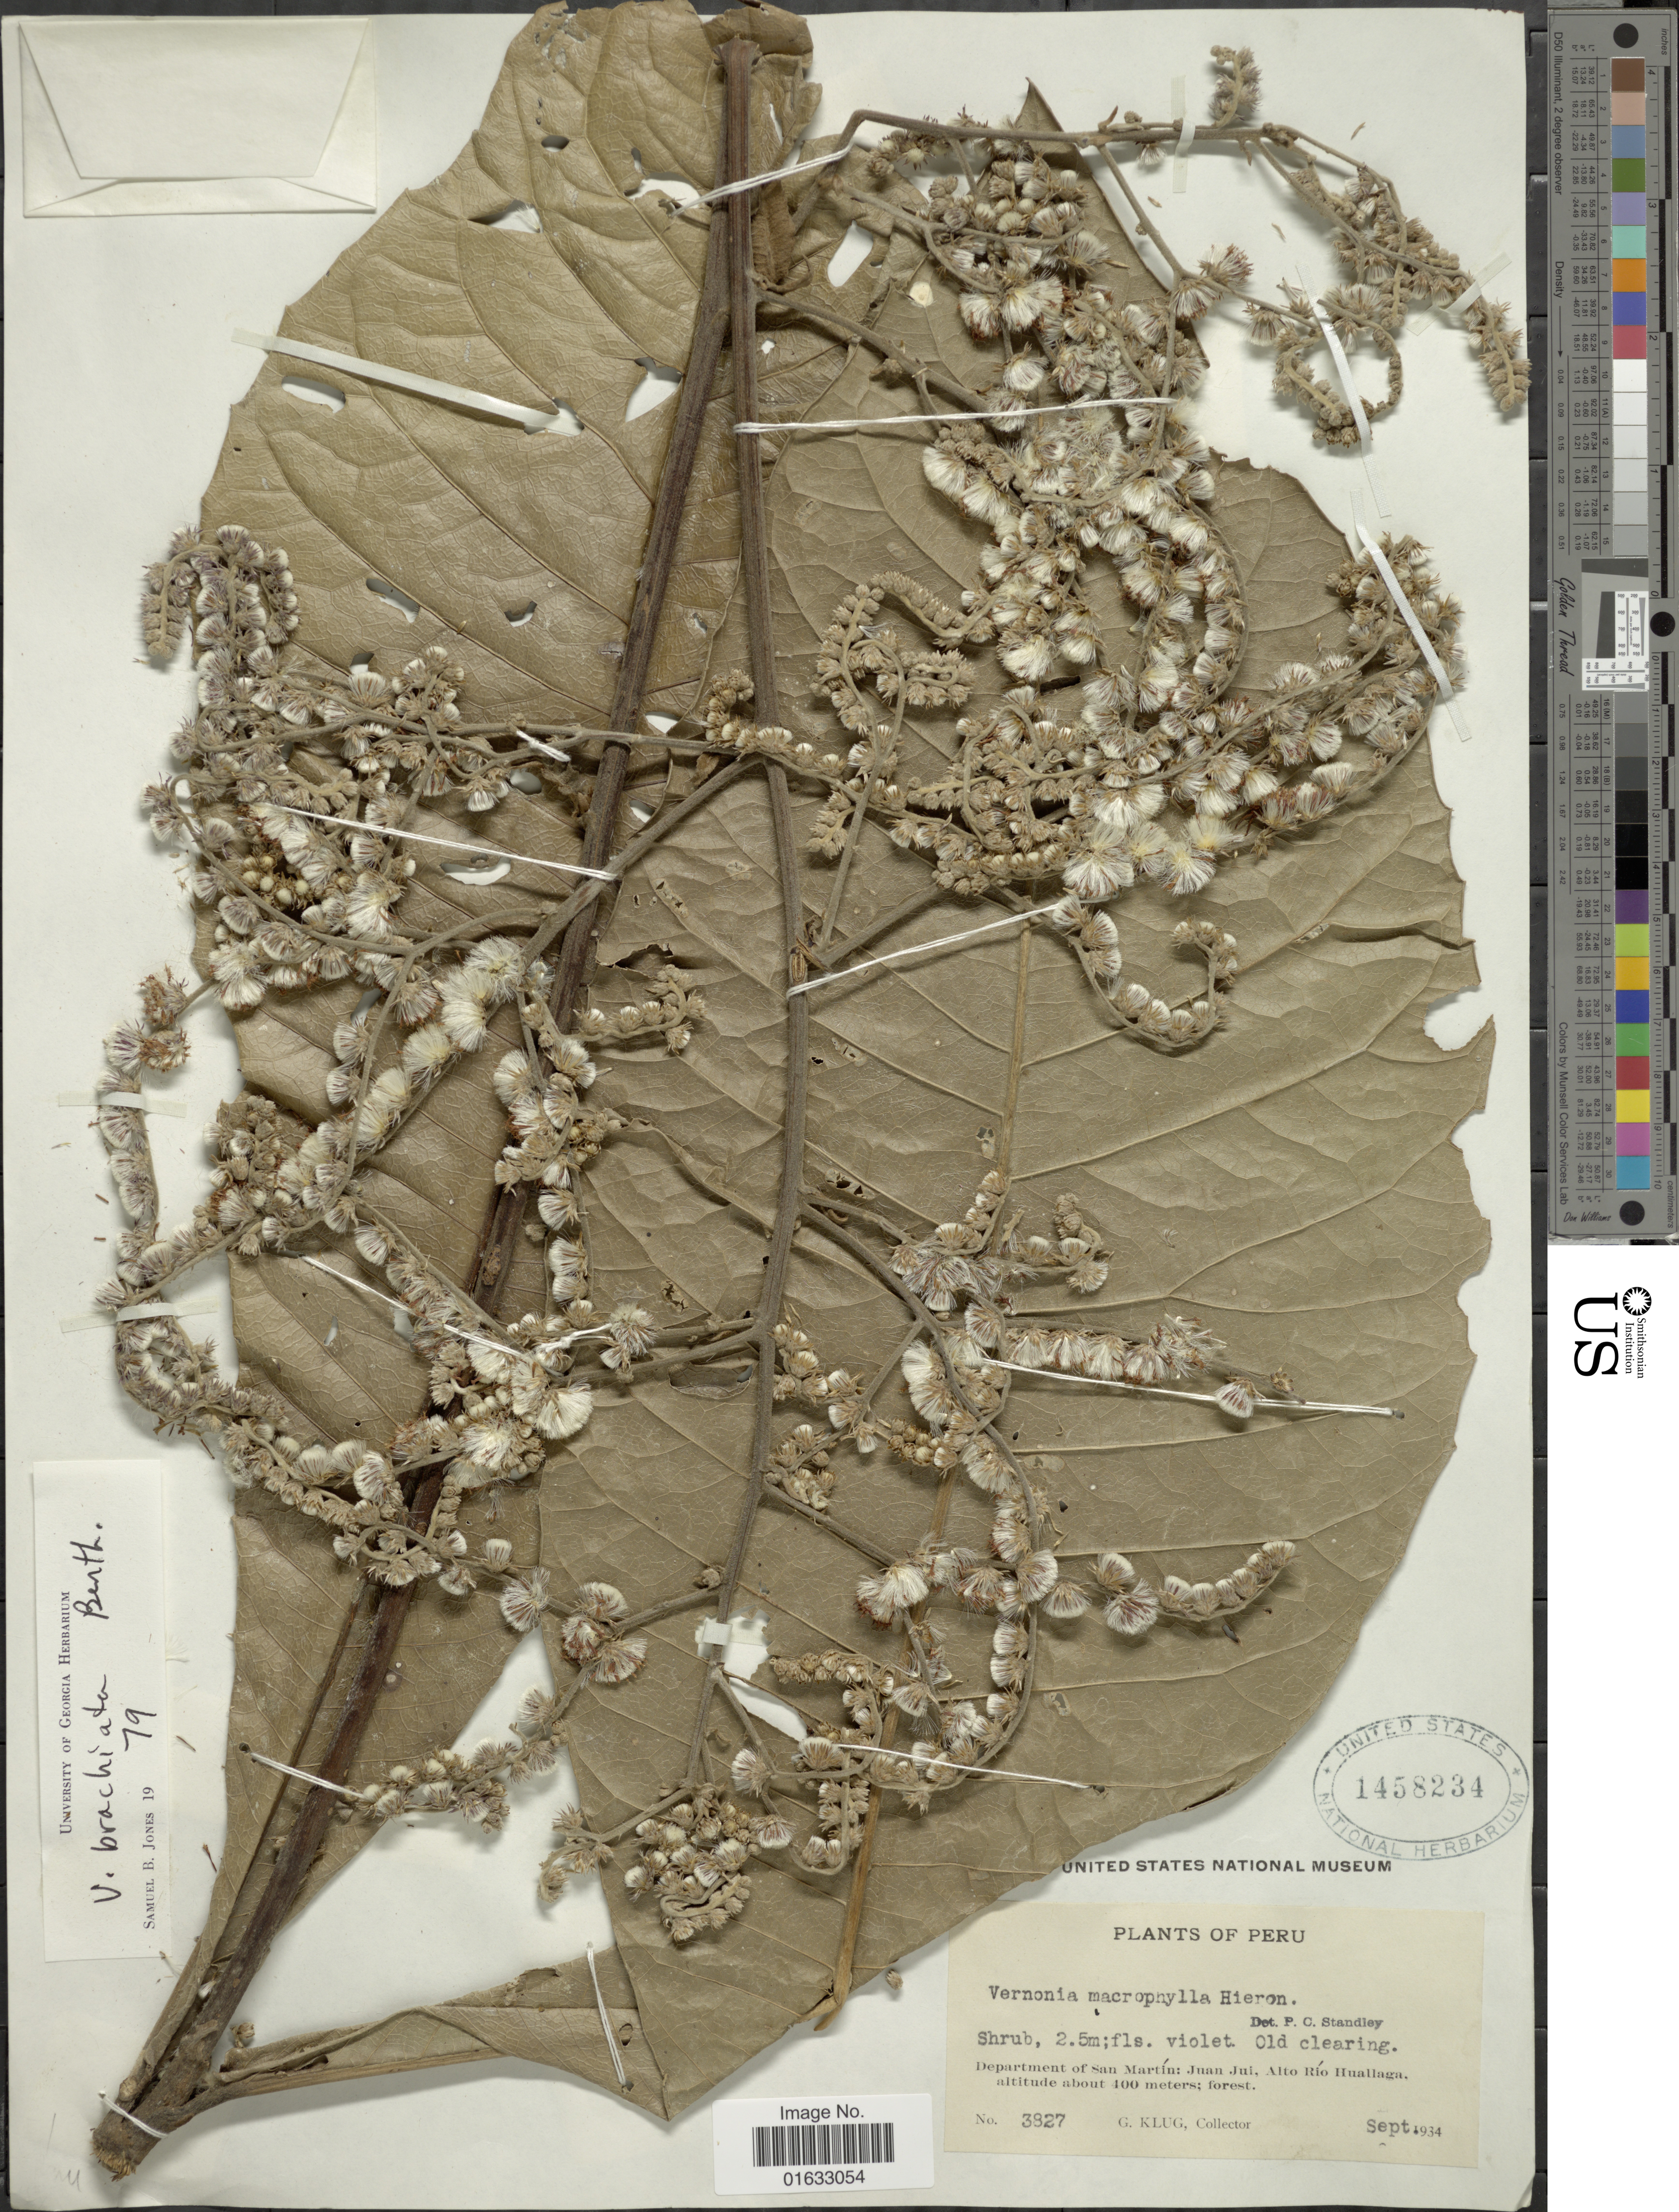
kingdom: Plantae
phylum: Tracheophyta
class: Magnoliopsida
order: Asterales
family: Asteraceae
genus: Eirmocephala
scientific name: Eirmocephala megaphylla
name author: (Hieron.) H. Rob.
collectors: G. Klug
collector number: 3827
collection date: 1934-09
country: Peru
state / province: San Martín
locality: Peru, Department of San Martín: Juan Jui, Alto Río Huallaga.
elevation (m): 400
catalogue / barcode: US 1458234